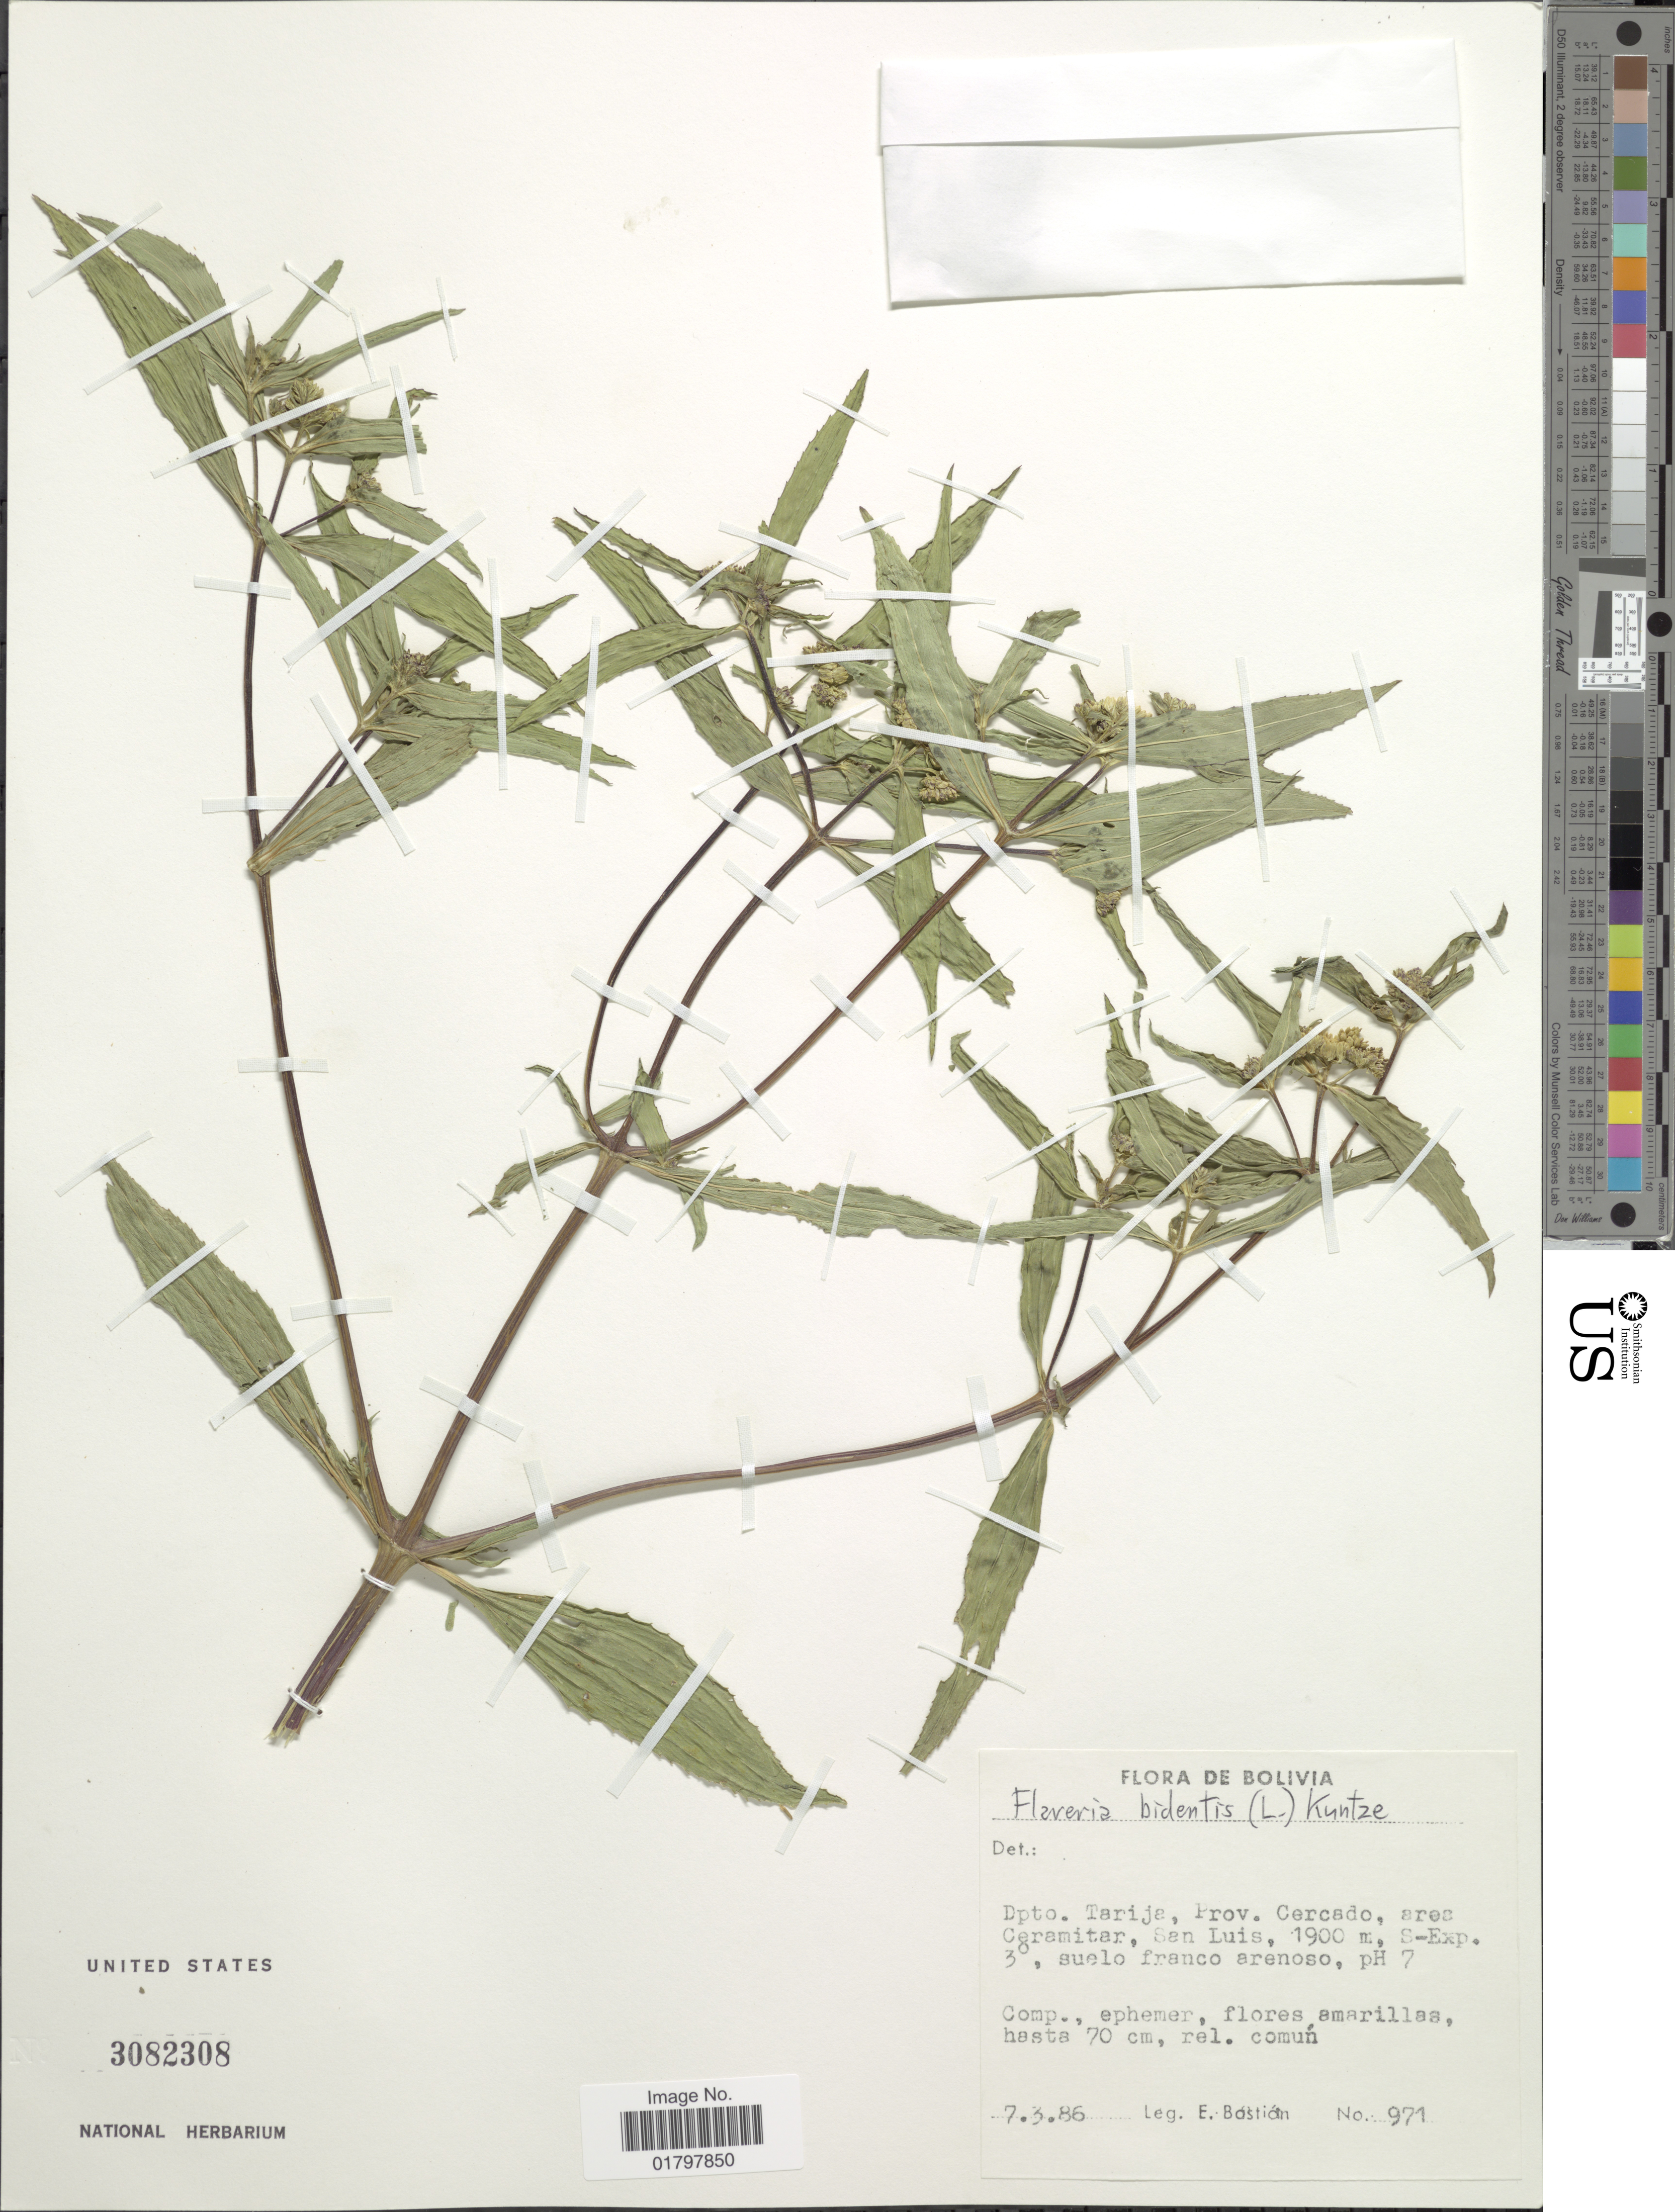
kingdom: Plantae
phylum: Tracheophyta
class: Magnoliopsida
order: Asterales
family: Asteraceae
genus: Flaveria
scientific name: Flaveria bidentis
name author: (L.) Kuntze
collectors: E. Bastian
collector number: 971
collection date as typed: Transcribed d/m/y: 7/3/86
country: Bolivia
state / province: Tarija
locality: Dpto. Tarija, Prov. Cercado, ares Ceremitar, San Luis, S-Exp. 3°, suelo franco arenoso, pH7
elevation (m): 1900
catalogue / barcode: US 3082308